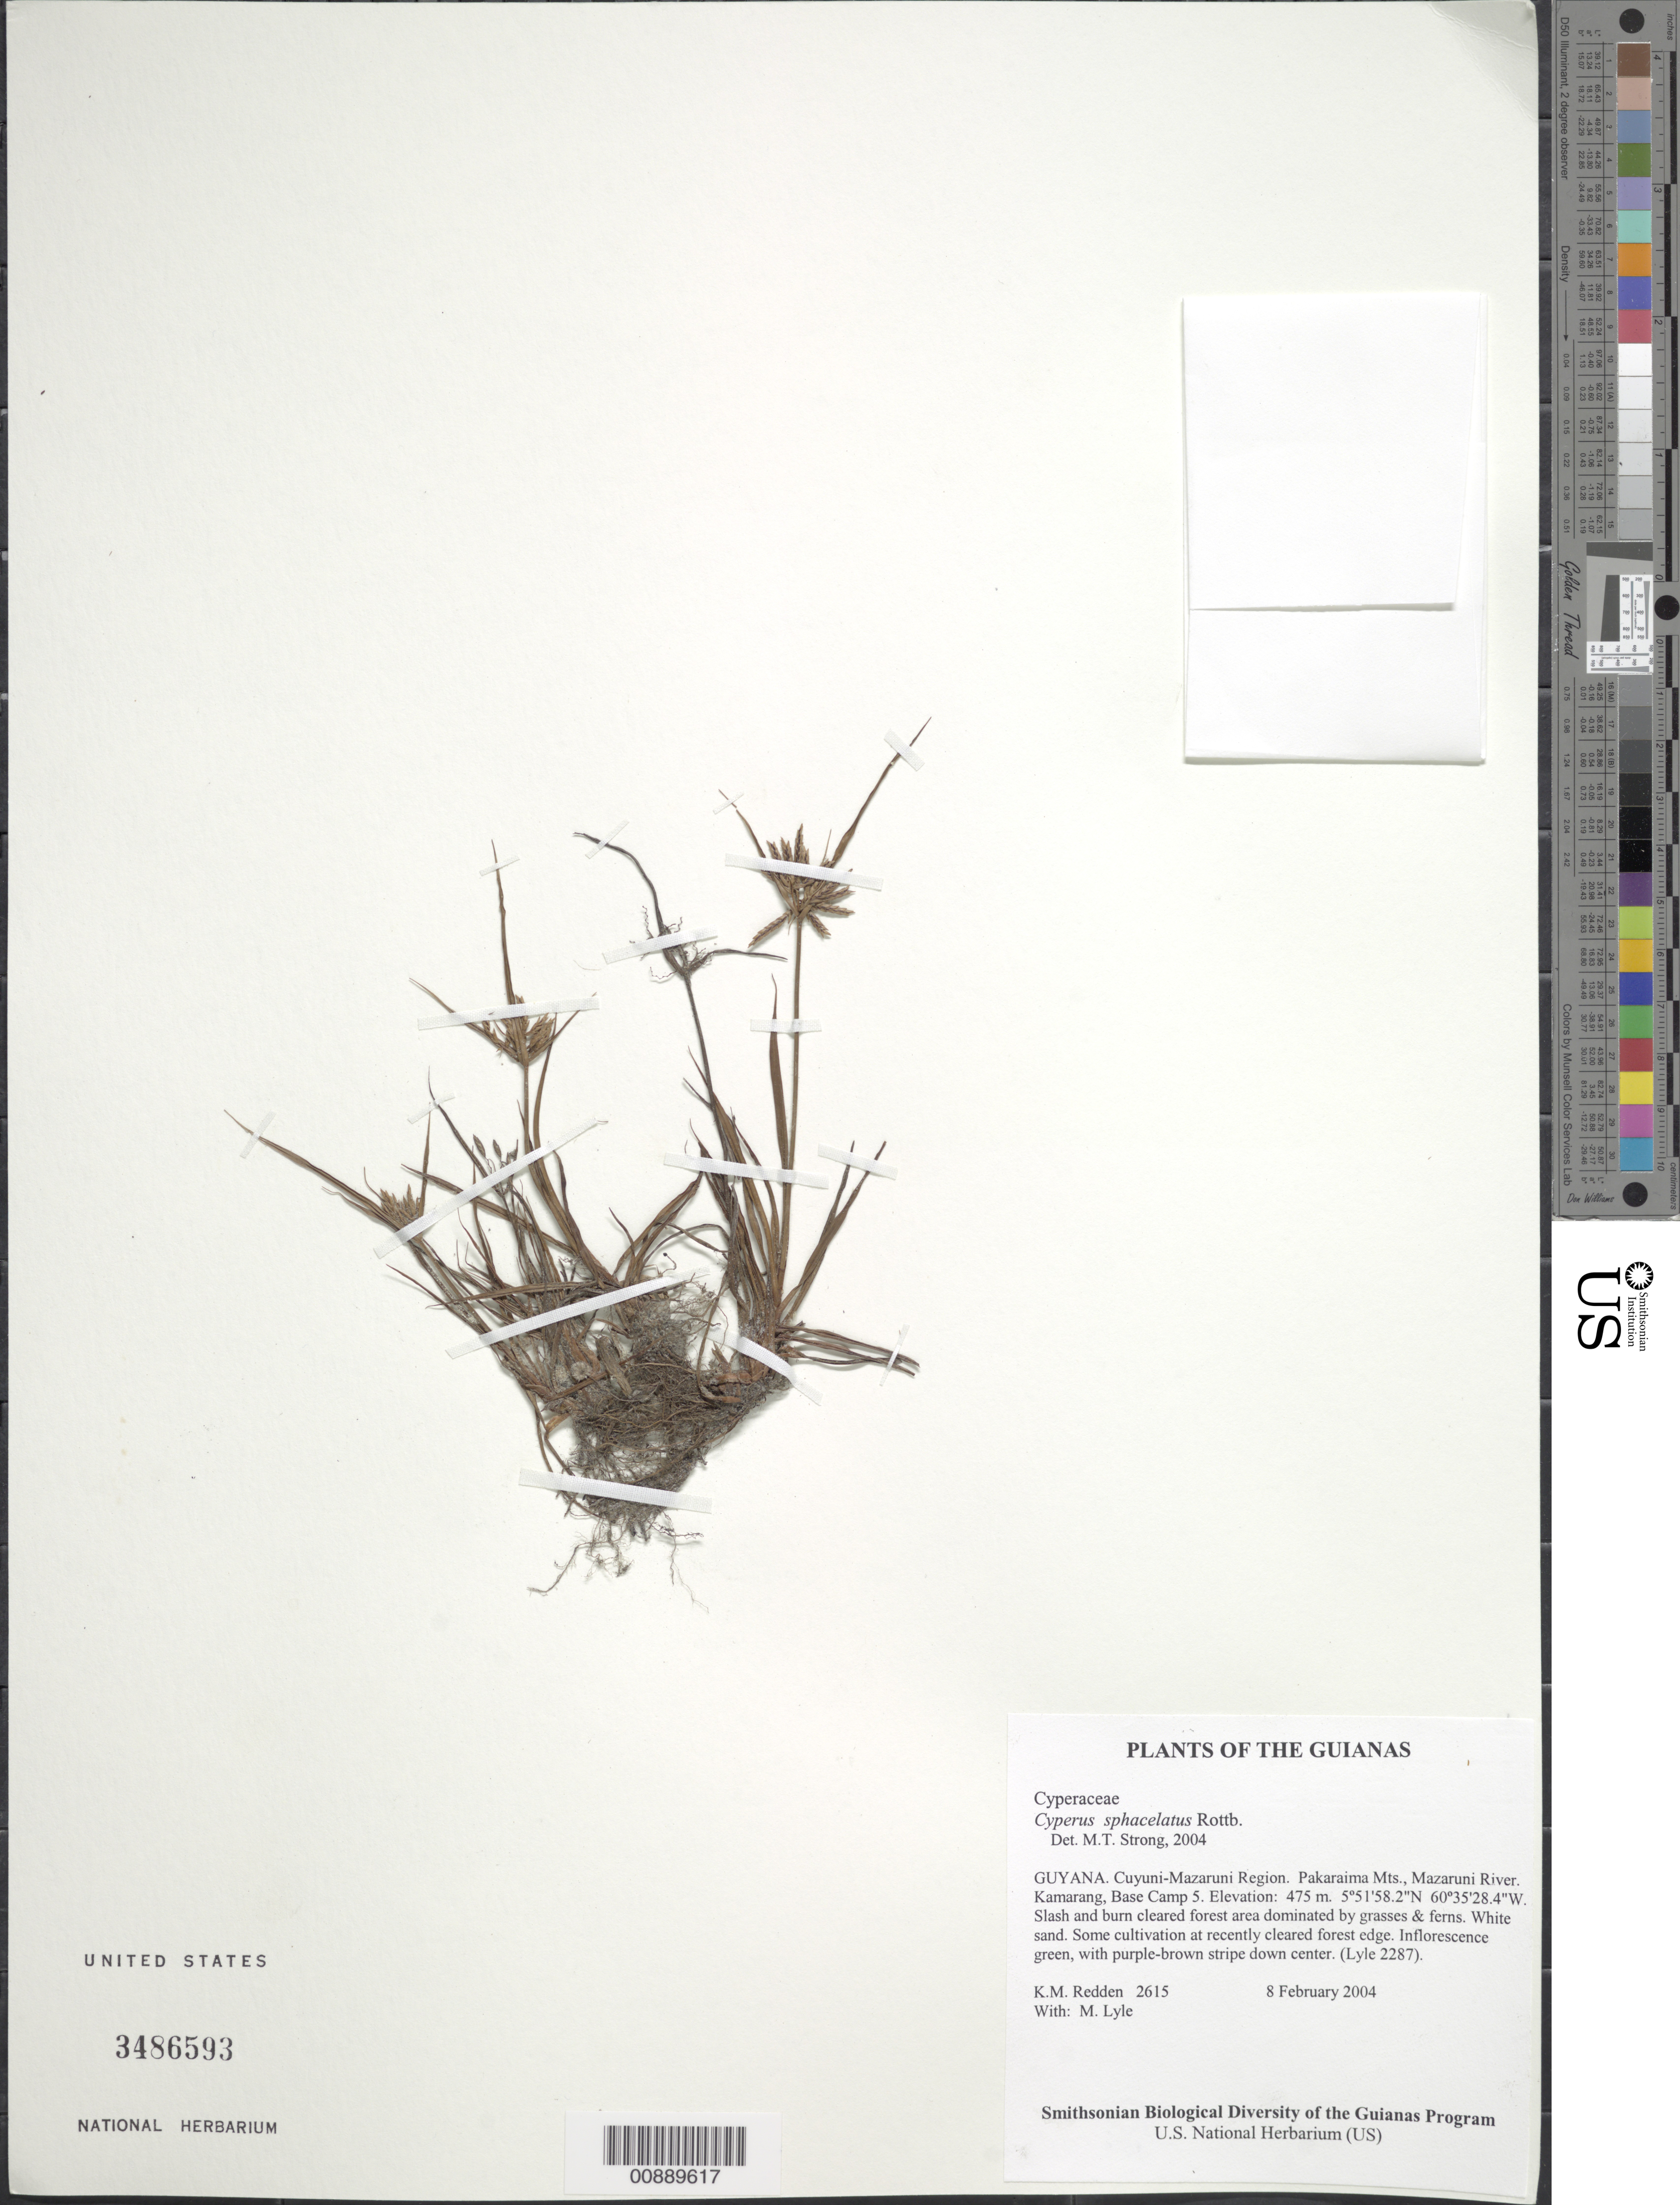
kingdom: Plantae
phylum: Tracheophyta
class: Liliopsida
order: Poales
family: Cyperaceae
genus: Cyperus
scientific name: Cyperus sphacelatus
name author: Rottb.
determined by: Strong, M. T., (US), Smithsonian Institution - National Museum of Natural History (UNITED STATES)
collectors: K. M. Redden & M. Lyle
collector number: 2615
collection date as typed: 8 February 2004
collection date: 2004-02-08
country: Guyana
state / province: Cuyuni-Mazaruni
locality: Pakaraima Mts., Mazaruni River. Kamarang, Base Camp 5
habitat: Slash and burn cleared forest area dominated by grasses & ferns. White sand. Some cultivation at recently cleared forest edge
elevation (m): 475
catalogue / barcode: US 3486593